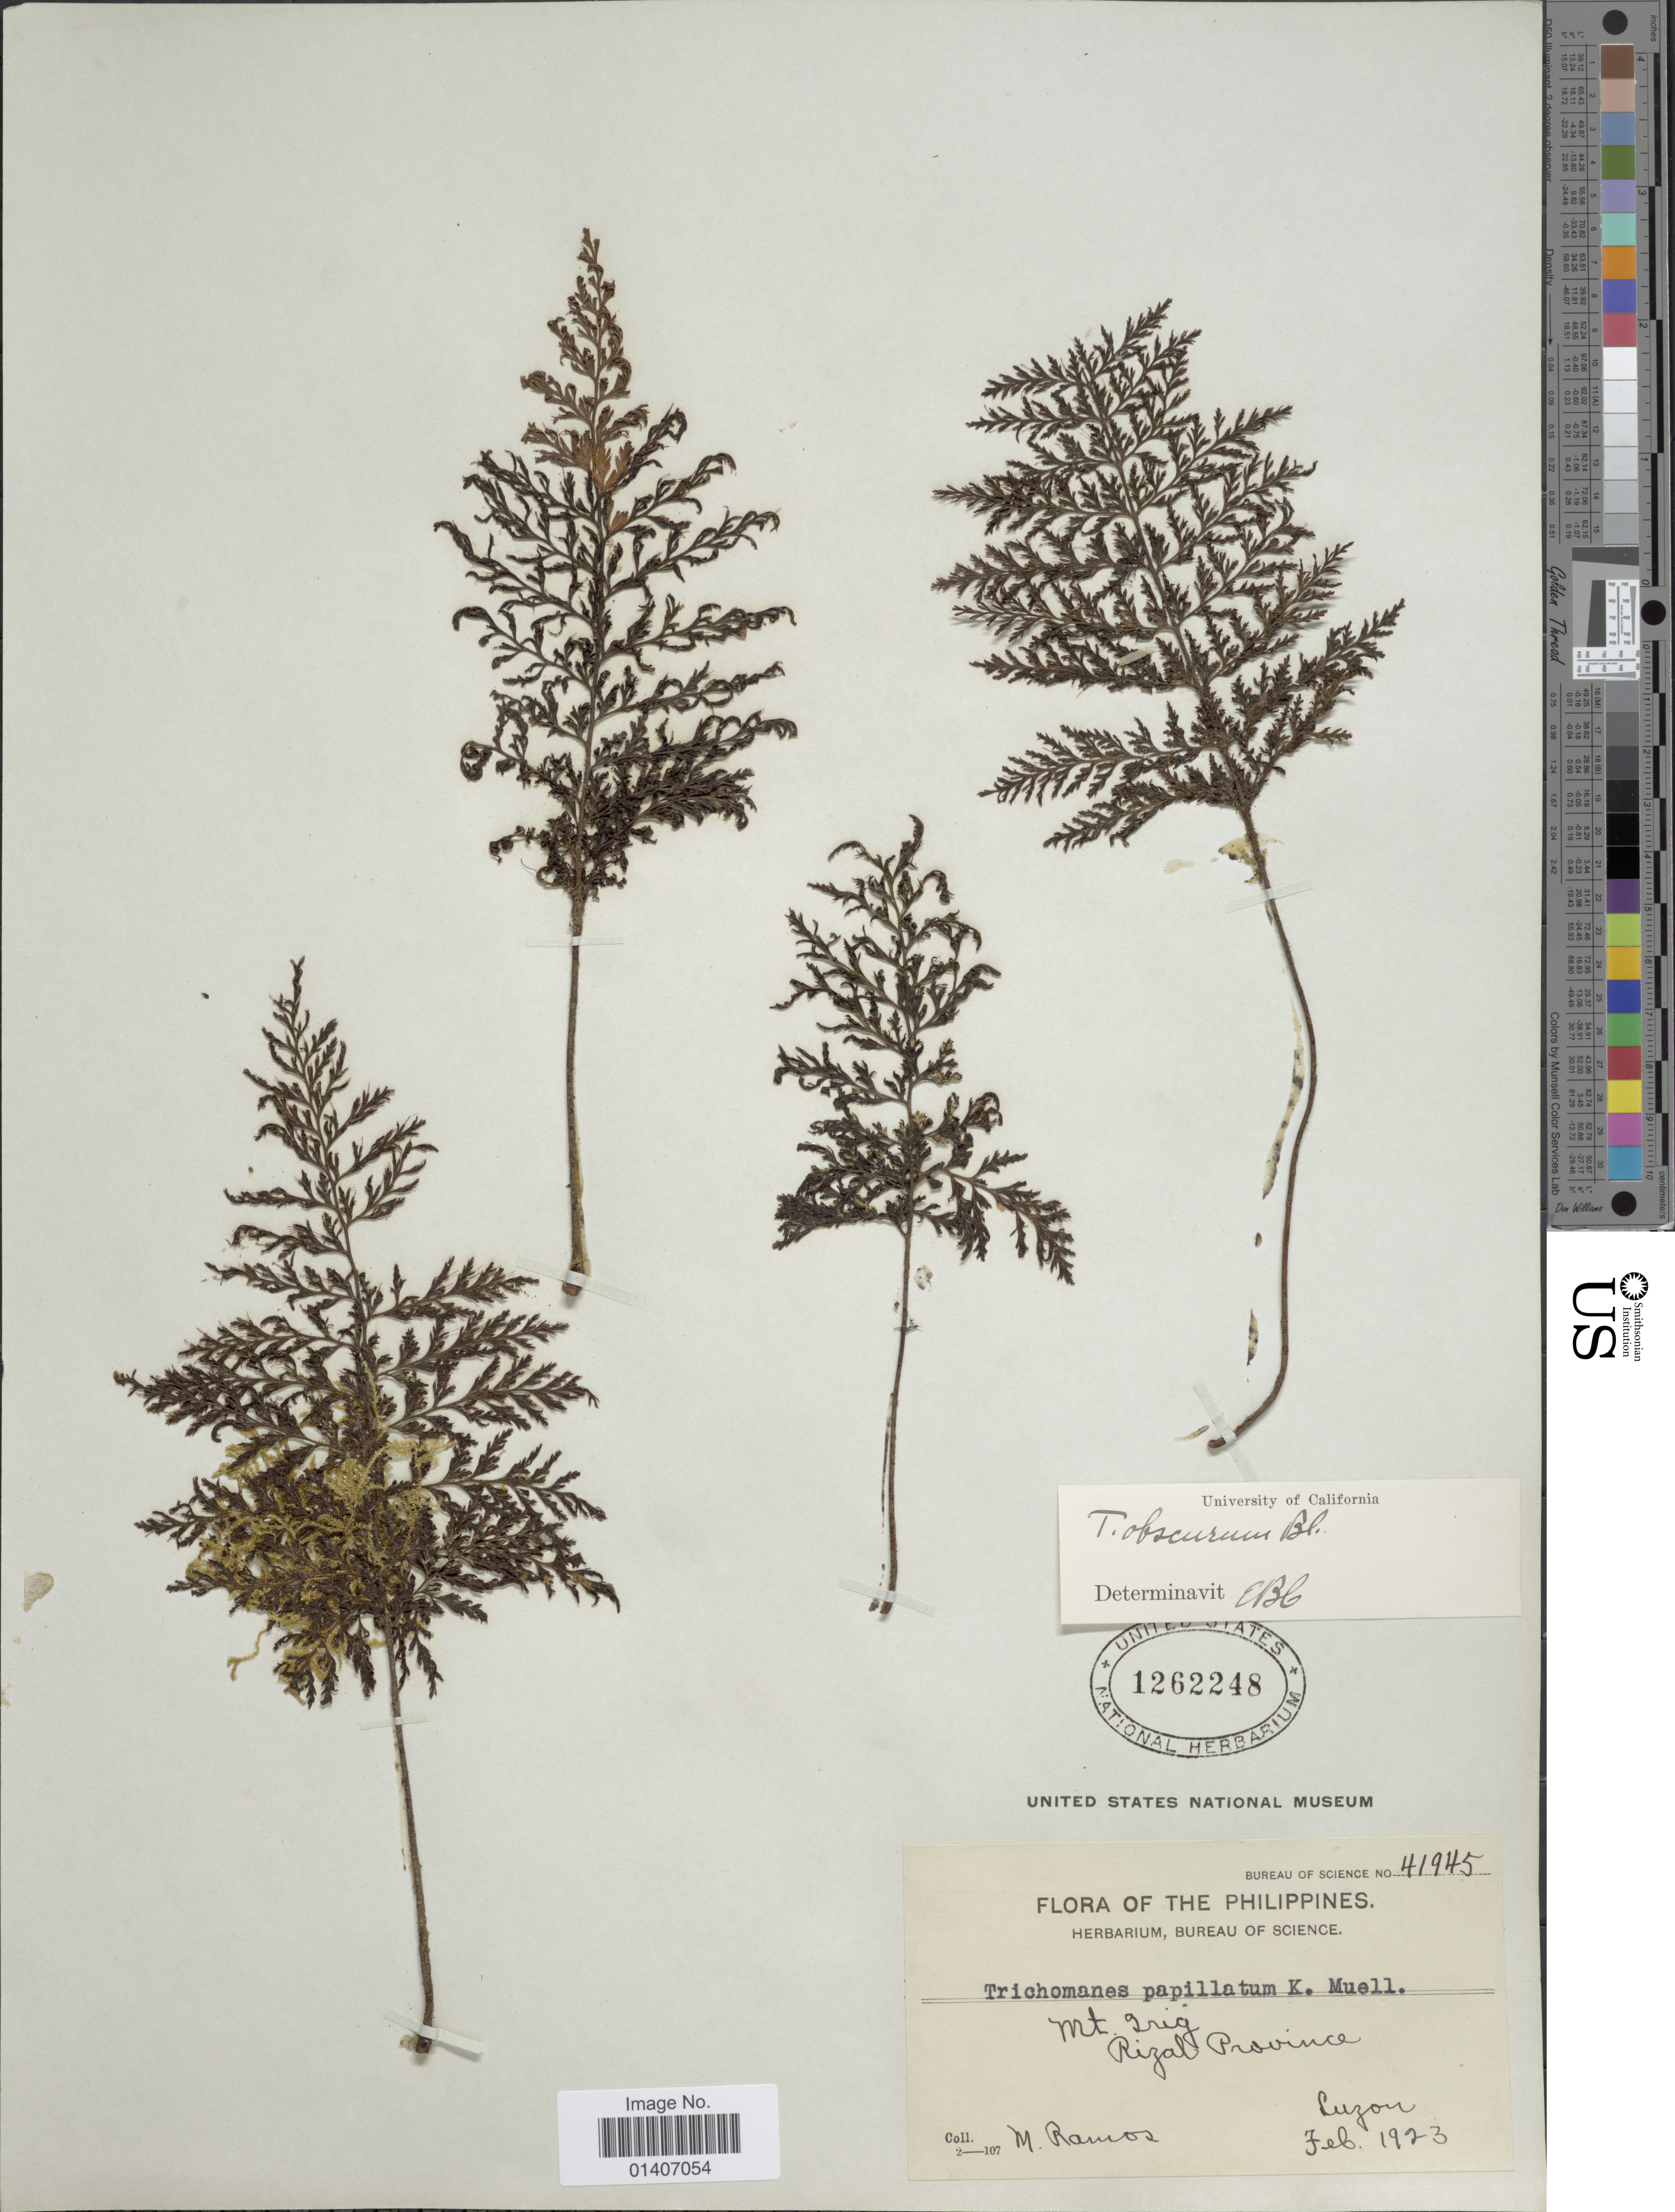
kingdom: Plantae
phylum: Tracheophyta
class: Polypodiopsida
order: Hymenophyllales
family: Hymenophyllaceae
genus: Abrodictyum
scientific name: Abrodictyum obscurum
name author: (Blume) Ebihara & K. Iwats.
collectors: M. Ramos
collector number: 41945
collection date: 1923-02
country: Philippines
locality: Mt. Irig, Rizal province, Luzon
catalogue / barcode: US 1262248